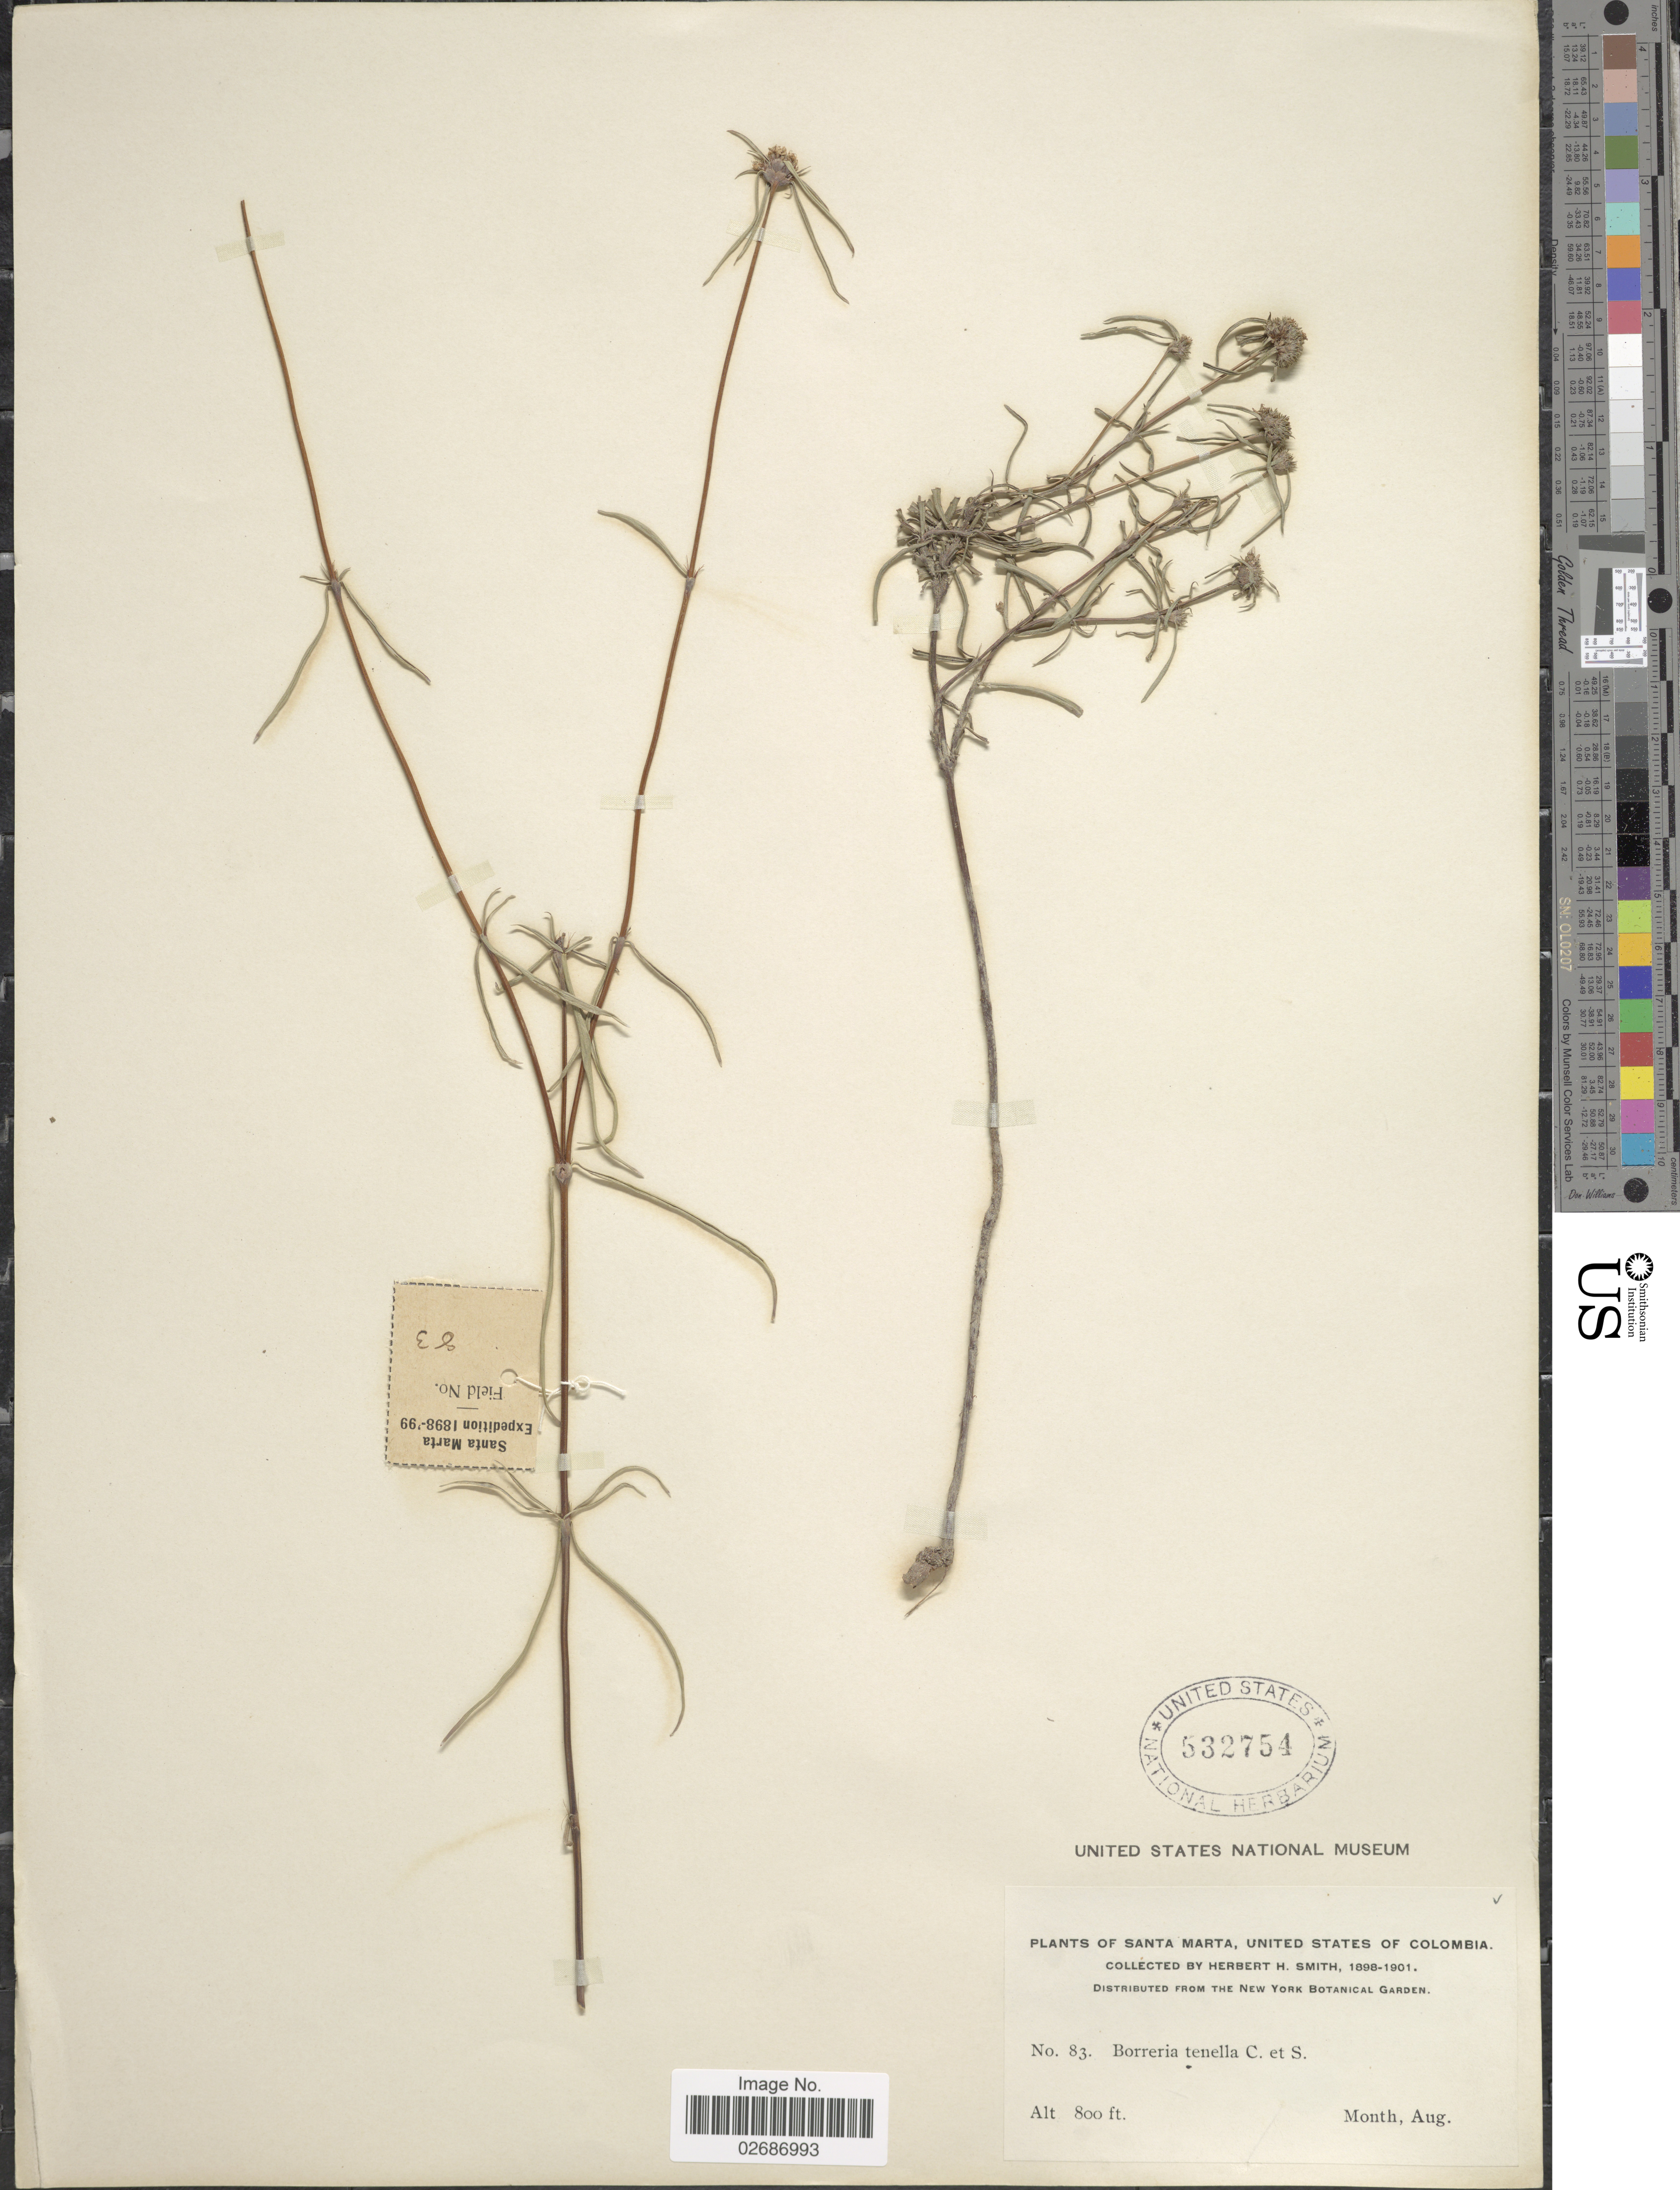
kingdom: Plantae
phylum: Tracheophyta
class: Magnoliopsida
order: Gentianales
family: Rubiaceae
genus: Borreria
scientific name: Borreria suaveolens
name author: G. Mey.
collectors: Herbert H. Smith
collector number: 83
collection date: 1898-08/1901-08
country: Colombia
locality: Santa Marta, United States of Columbia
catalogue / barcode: US 532754